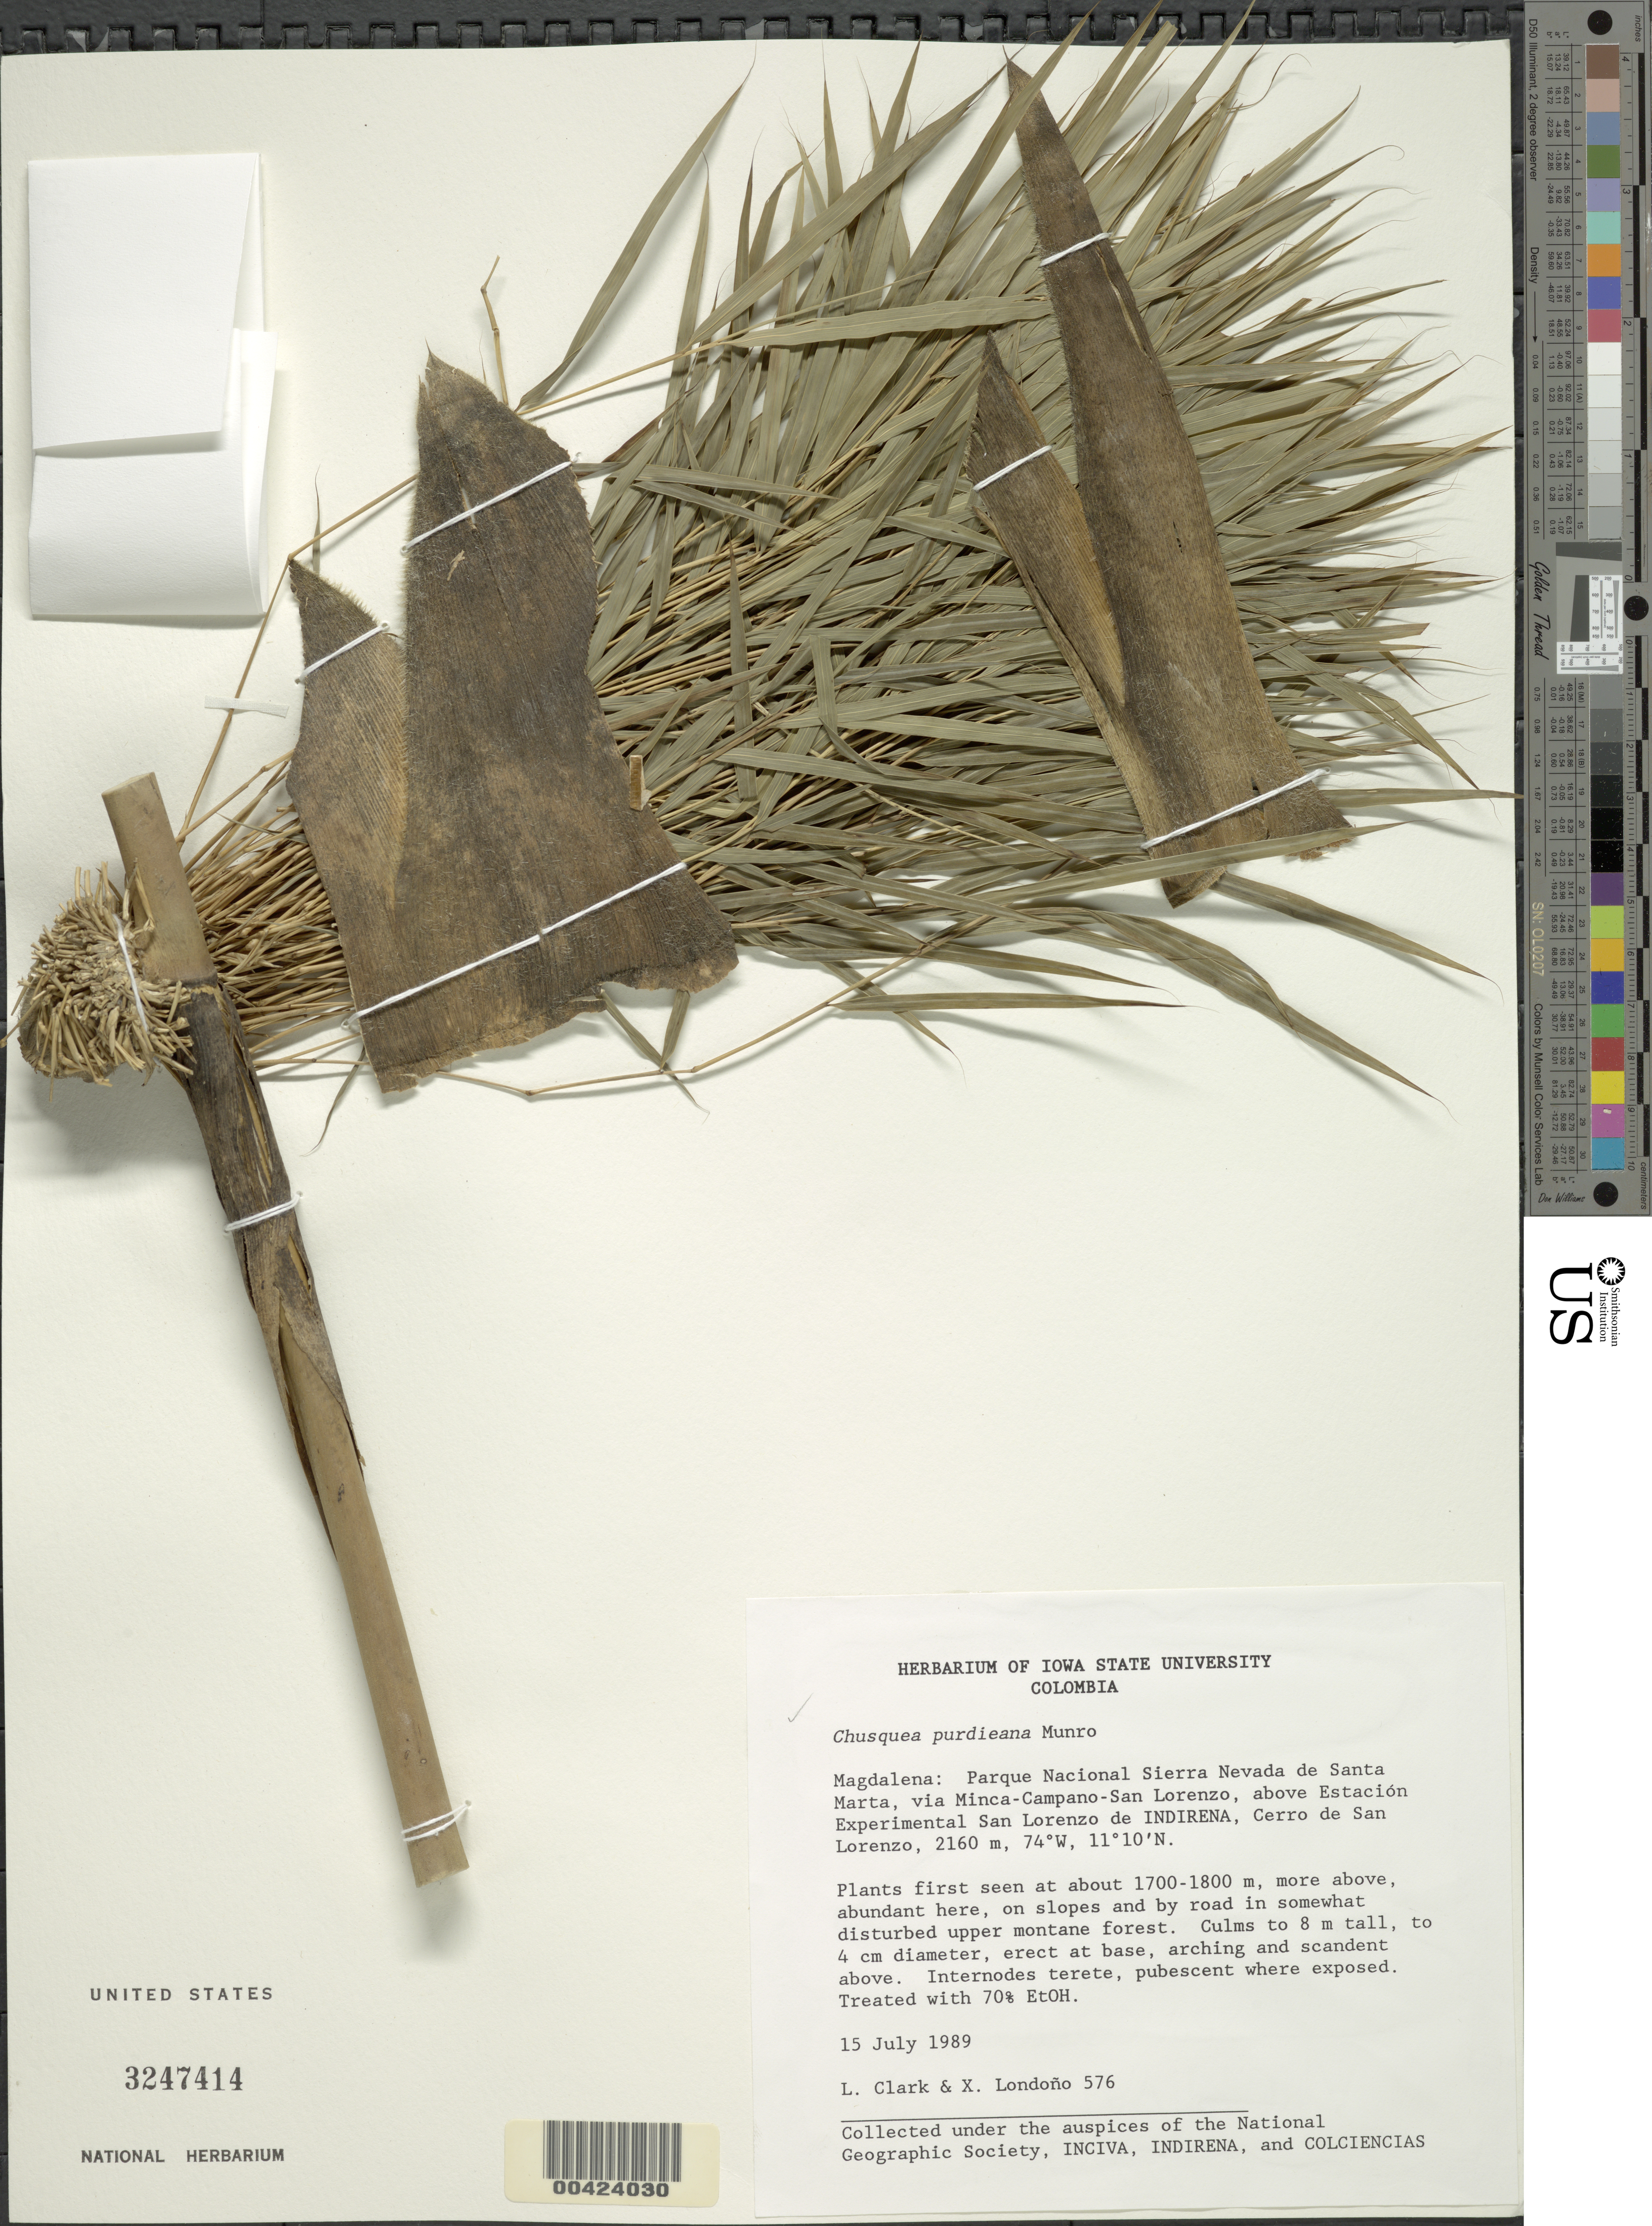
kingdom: Plantae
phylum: Tracheophyta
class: Liliopsida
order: Poales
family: Poaceae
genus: Chusquea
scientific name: Chusquea purdieana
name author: Munro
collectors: L. G. Clark & X. Londoño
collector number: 576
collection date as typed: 15 Jul 1989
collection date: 1989-07-15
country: Colombia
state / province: Magdalena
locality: Cerro de San Lorenzo; Parque Nacional de Sierra Nevada de Santa Marta, via minca - campano - San Lorenzo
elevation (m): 2160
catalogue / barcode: US 3247414